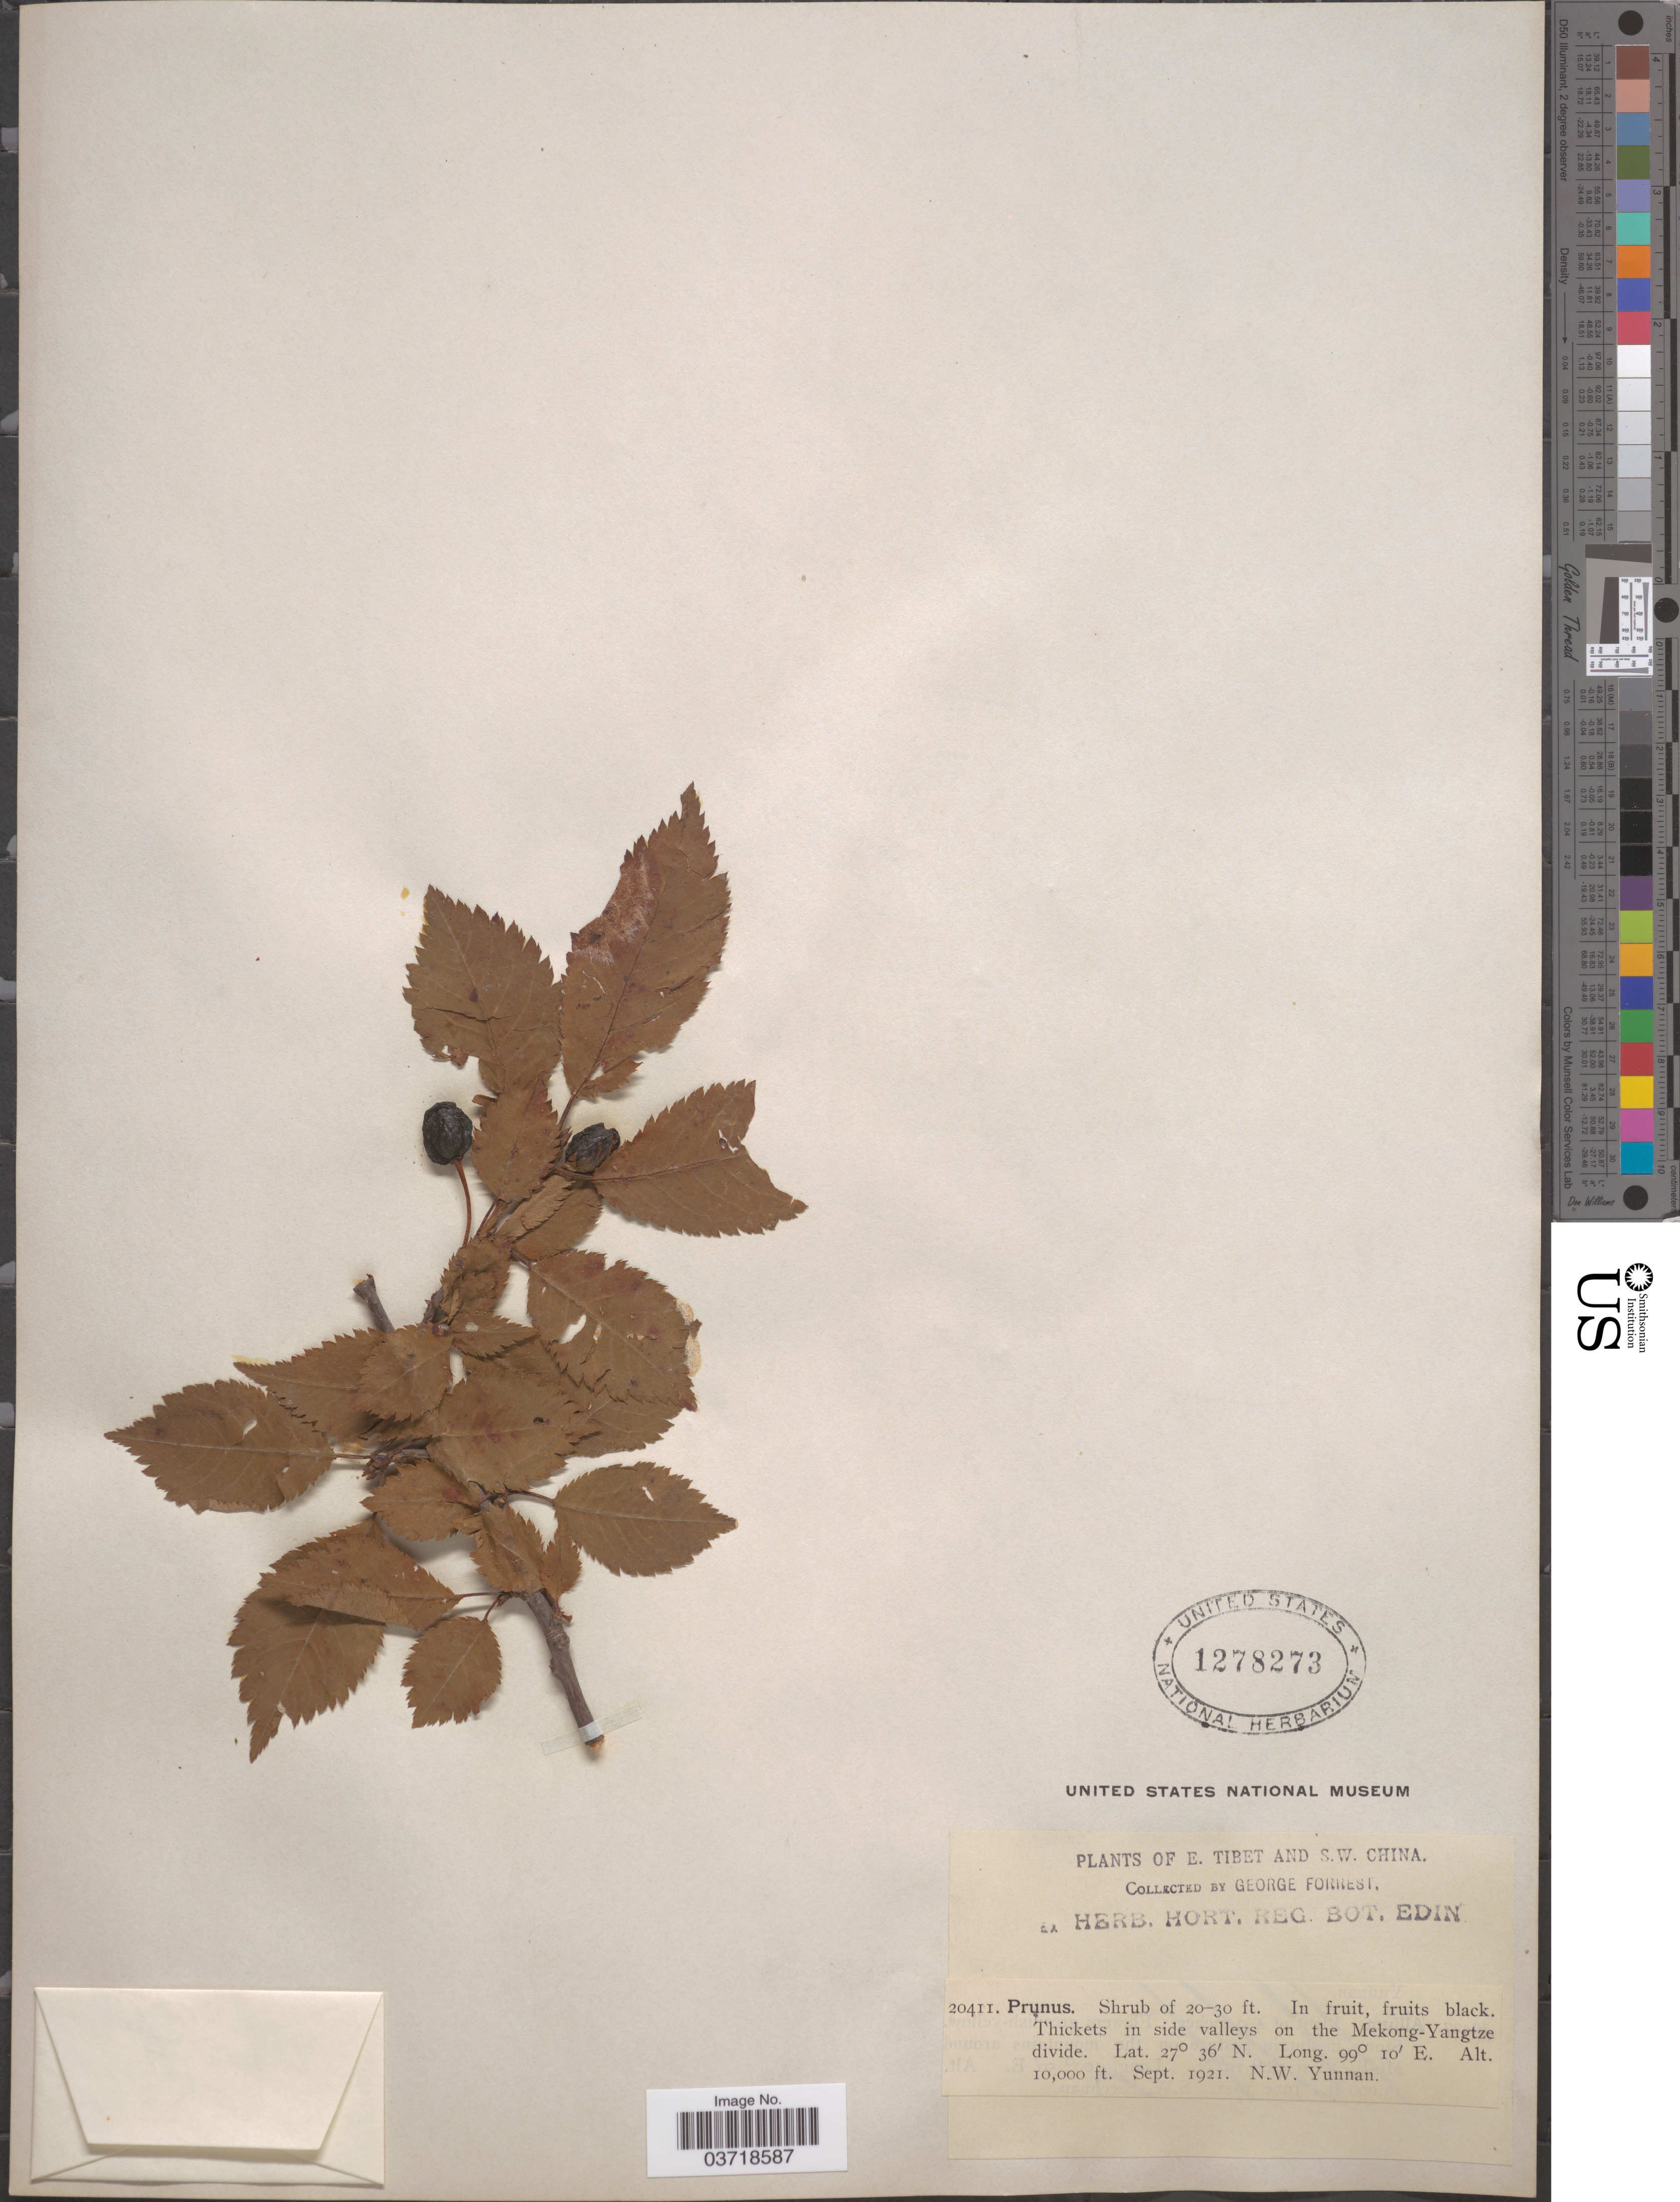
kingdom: Plantae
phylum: Tracheophyta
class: Magnoliopsida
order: Rosales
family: Rosaceae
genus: Prunus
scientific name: Prunus sp.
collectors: G. Forrest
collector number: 20411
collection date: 1921-09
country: China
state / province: Yunnan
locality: S.W. China. On the Mekong-Yangtze divide. N.W. Yunnan.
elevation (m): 3048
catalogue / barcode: US 1278273